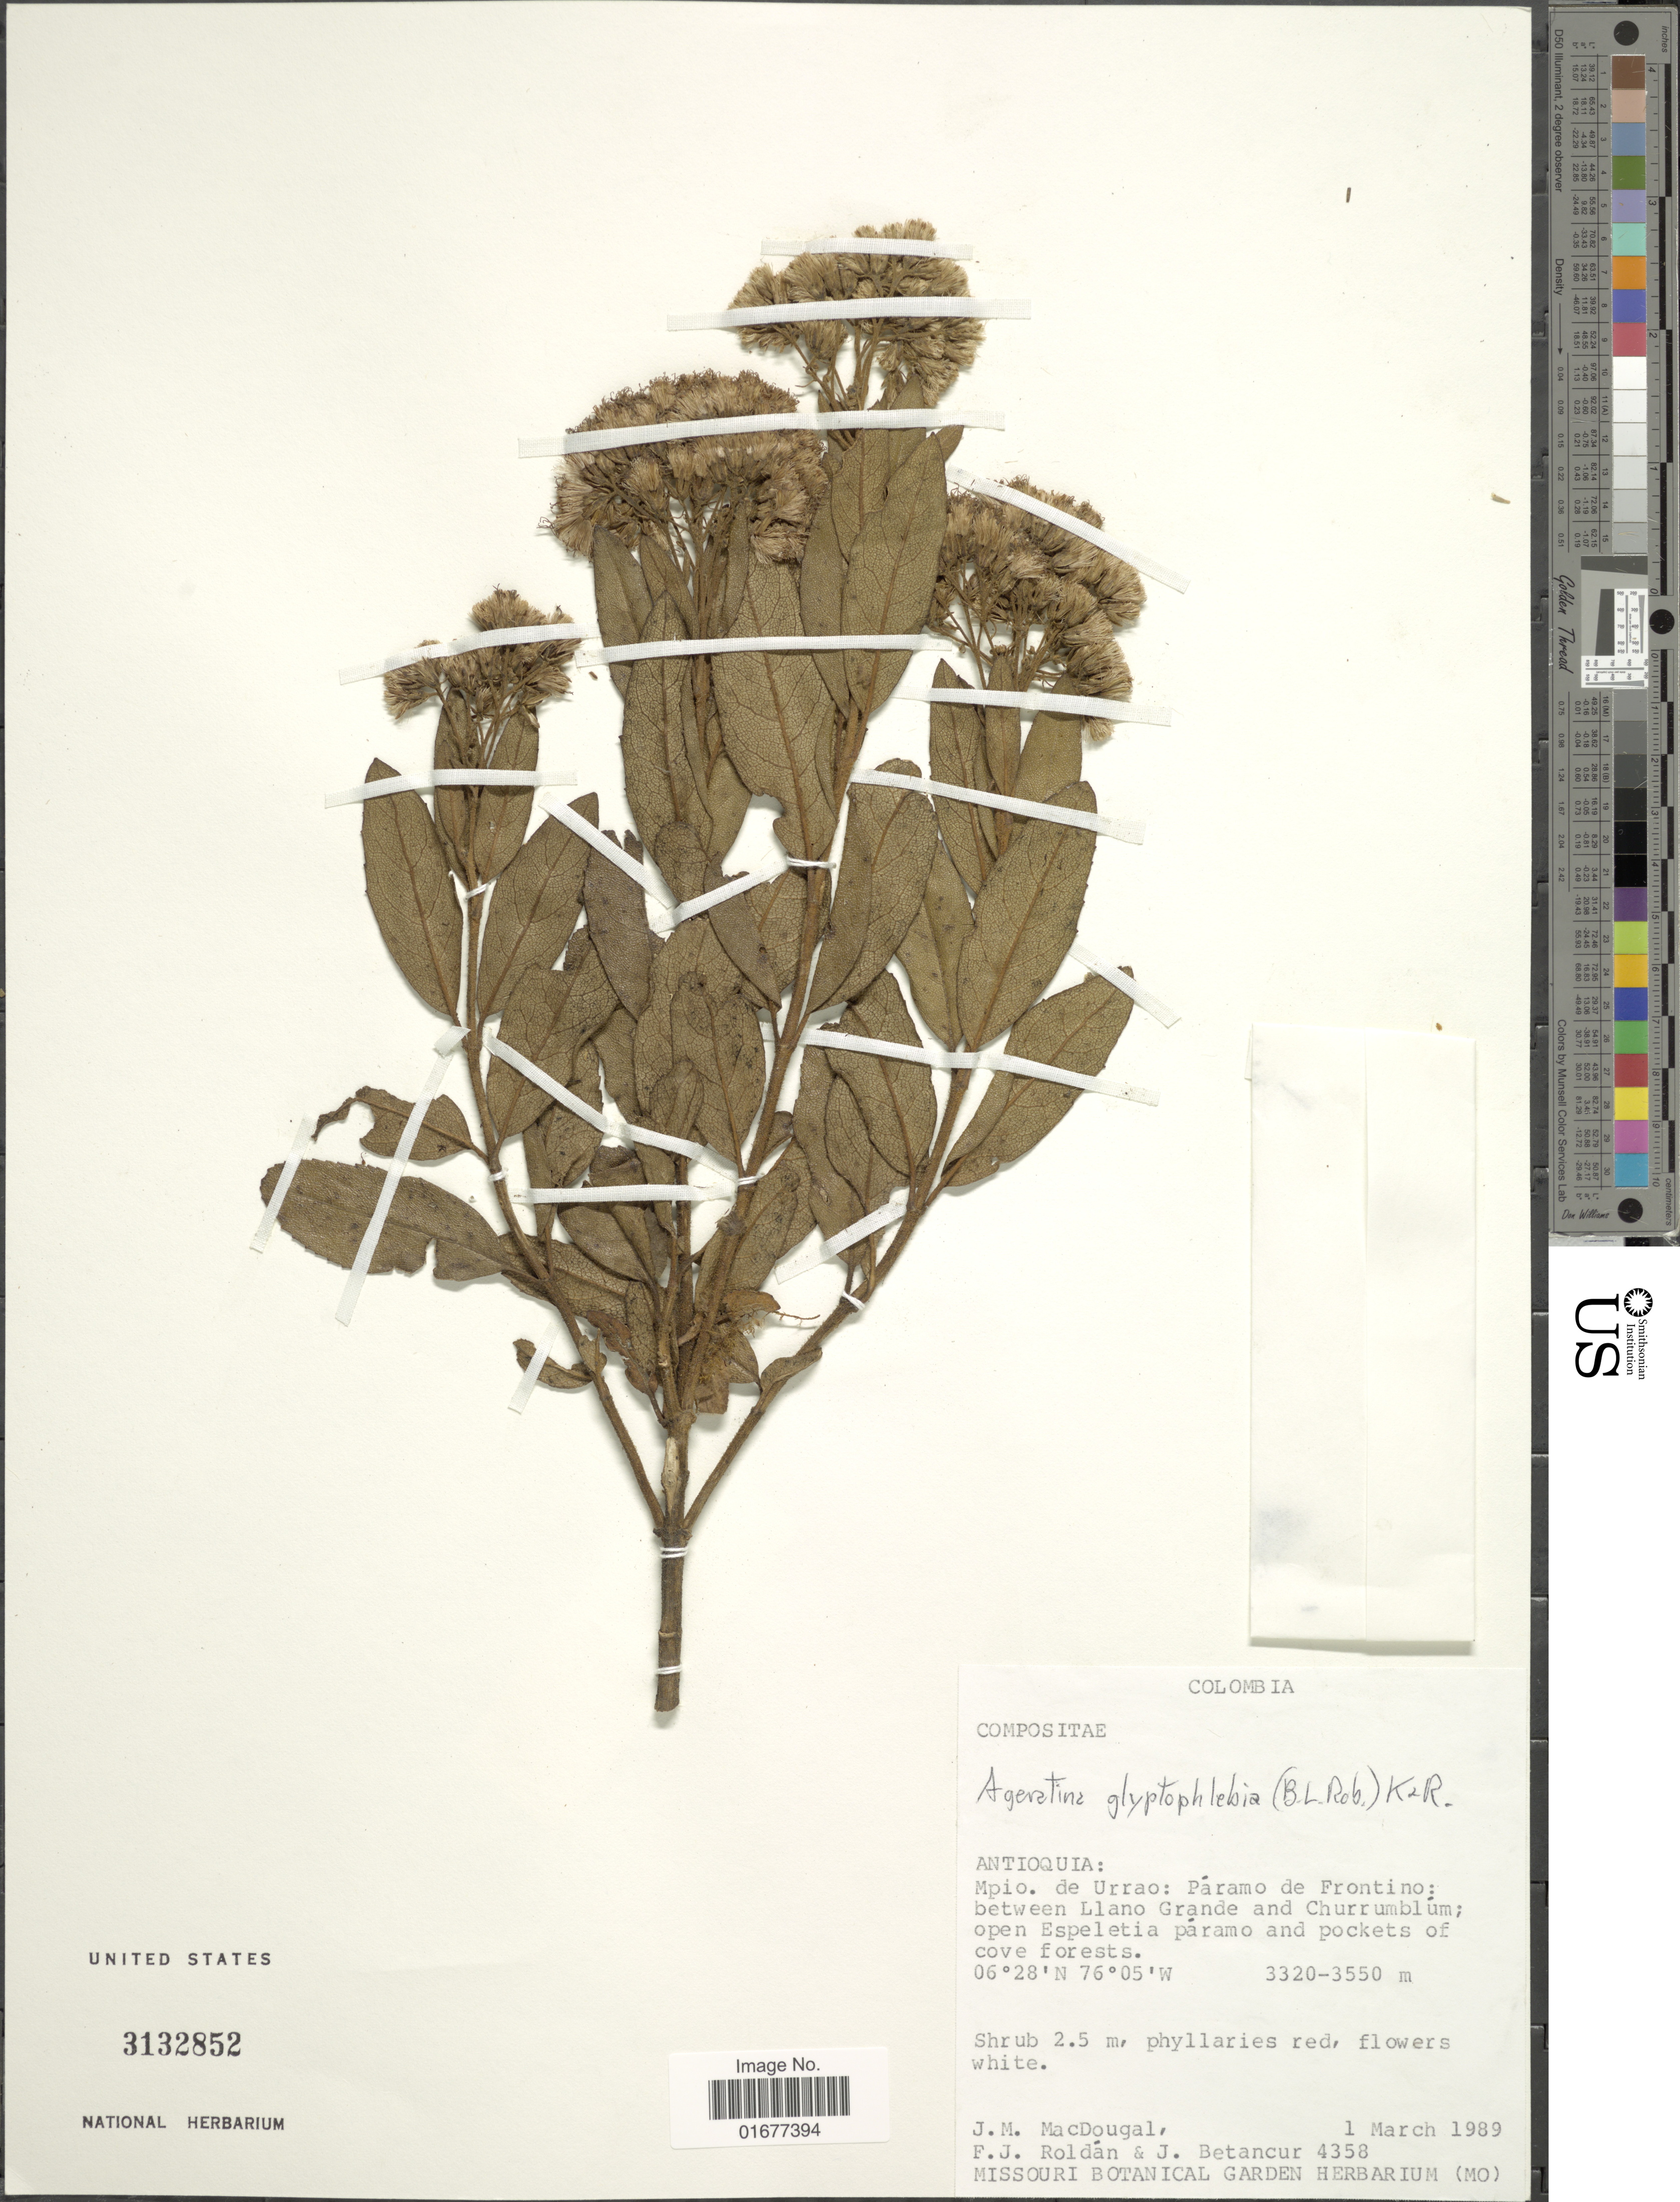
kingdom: Plantae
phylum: Tracheophyta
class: Magnoliopsida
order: Asterales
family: Asteraceae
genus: Ageratina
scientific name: Ageratina glyptophlebia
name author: (B.L. Rob.) R.M. King & H. Rob.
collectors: J. M. MacDougal, F. J. Roldán & J. Betancur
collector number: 4358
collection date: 1989-03-01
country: Colombia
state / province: Antioquia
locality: Mpio. de Urrao; Paramo de Frontino: between Llano Grande and Churrumblum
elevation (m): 3320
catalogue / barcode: US 3132852